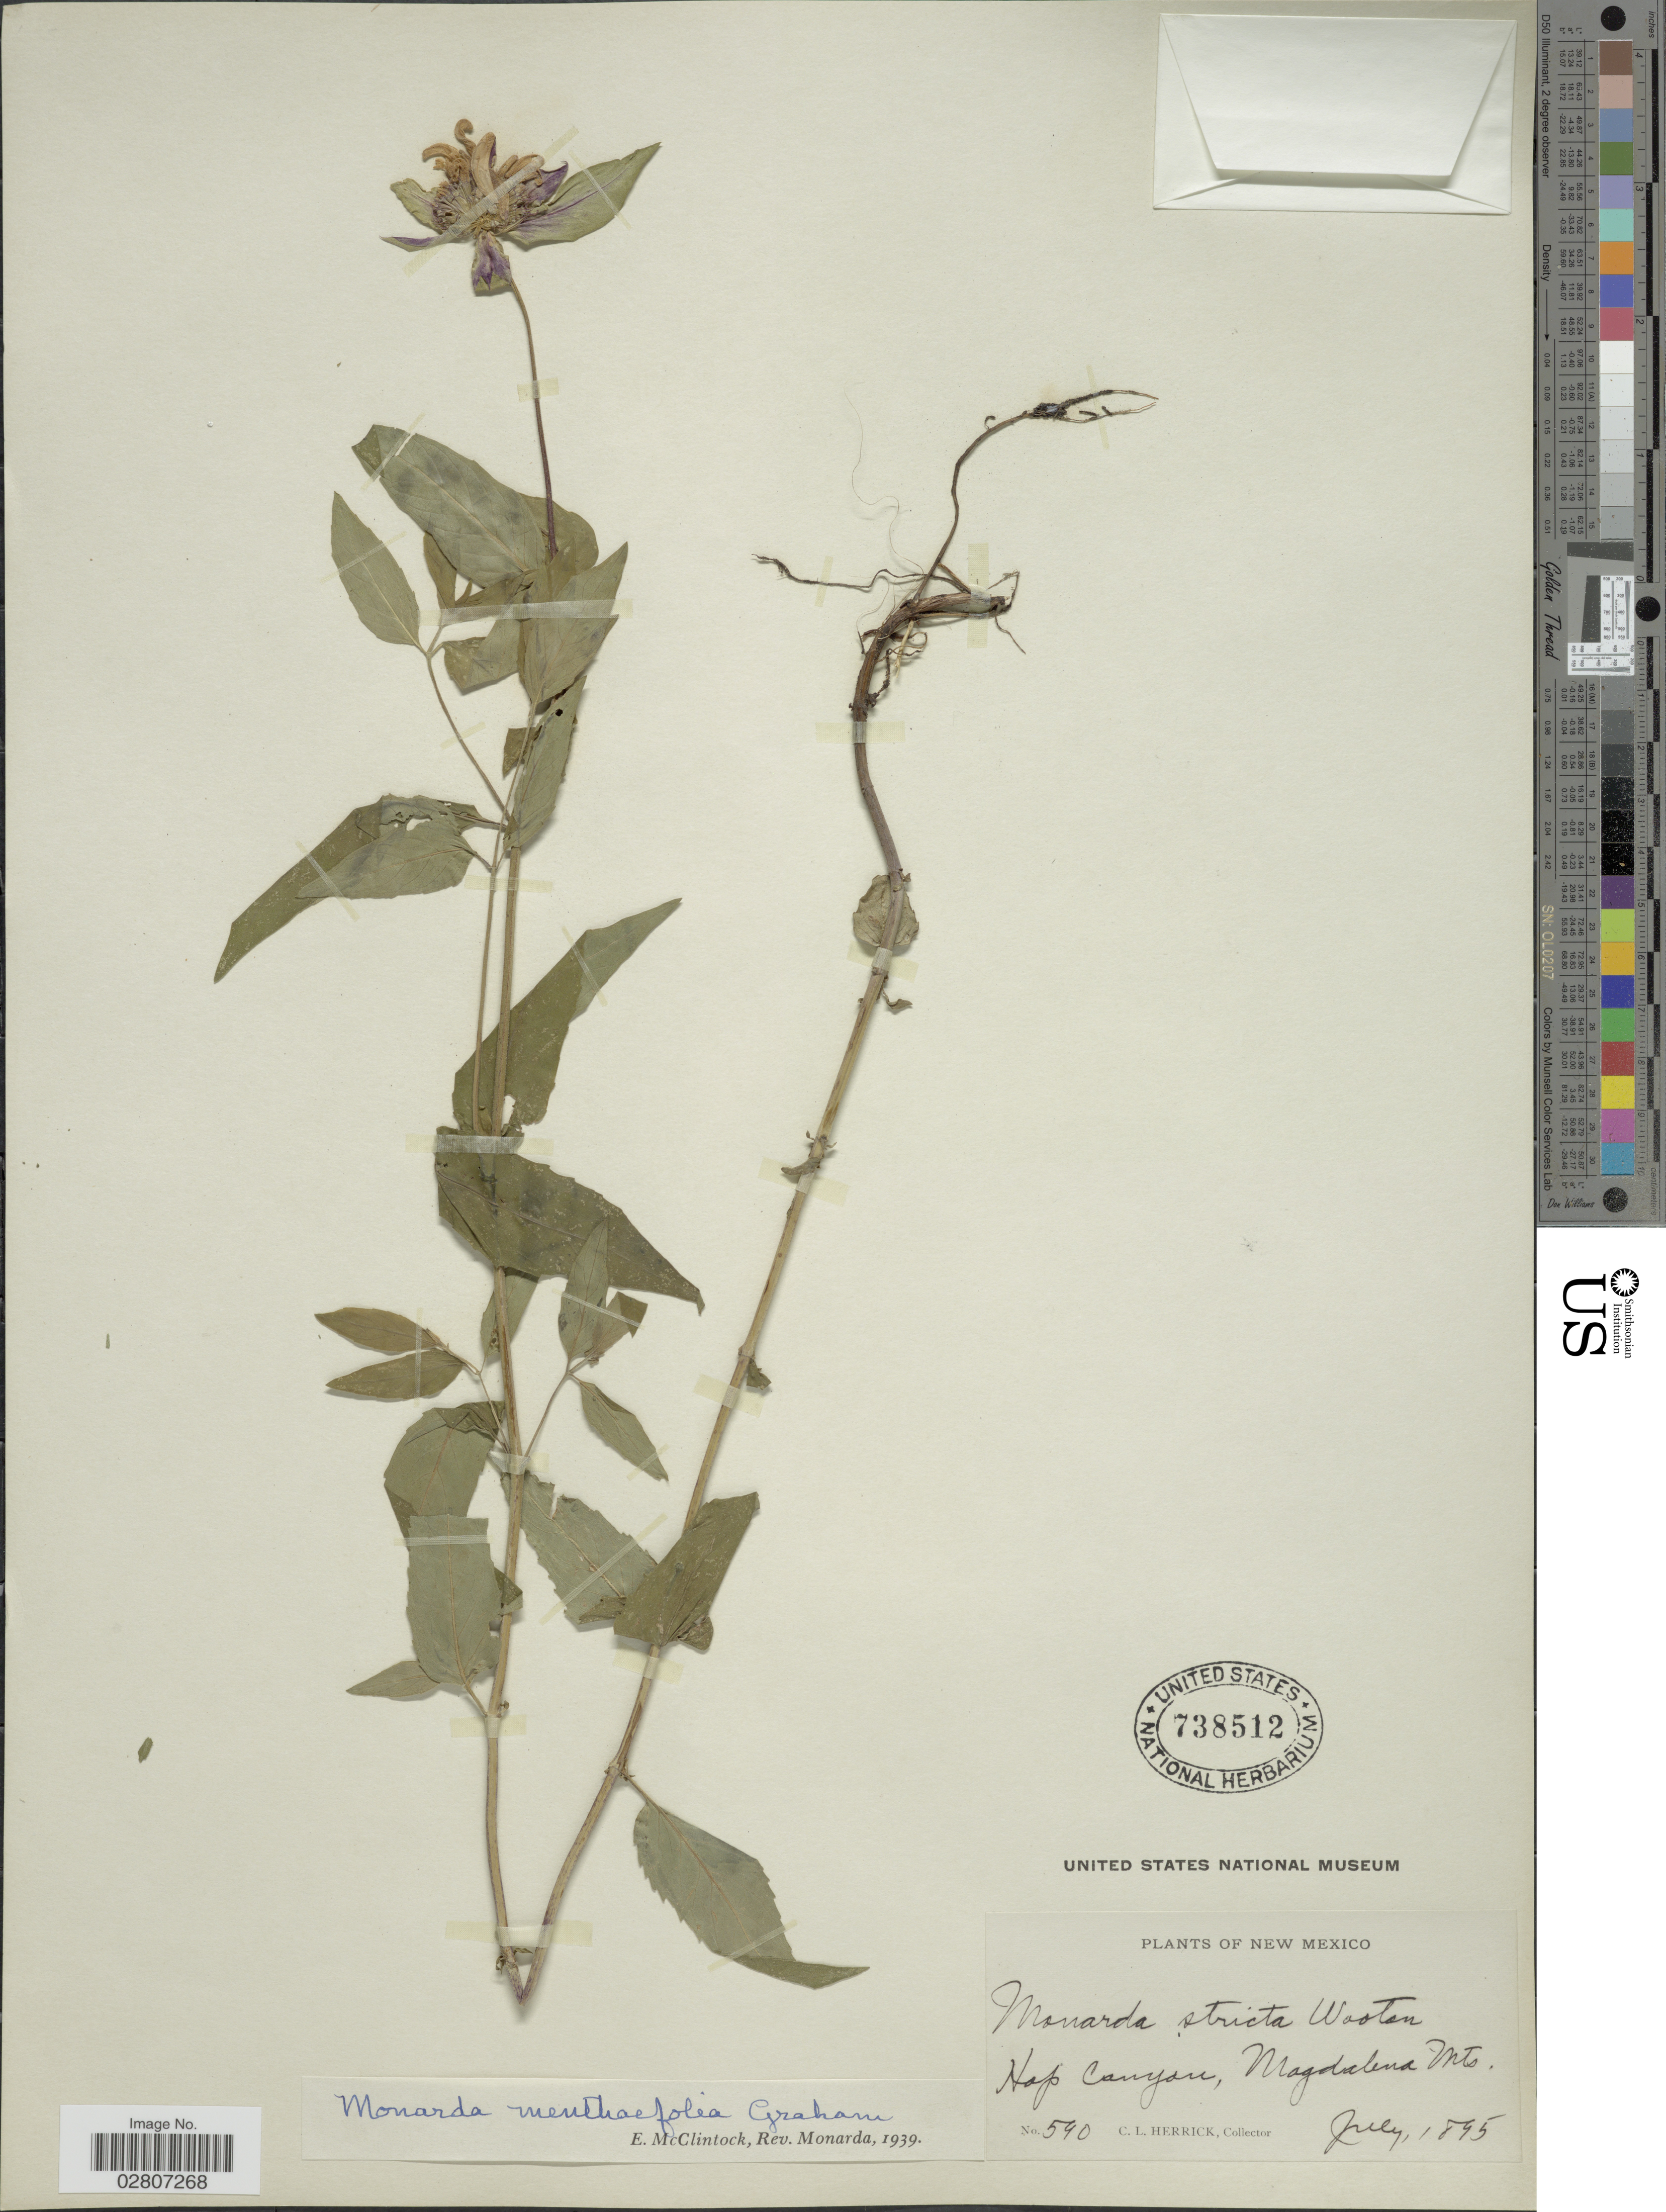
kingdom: Plantae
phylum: Tracheophyta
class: Magnoliopsida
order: Lamiales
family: Lamiaceae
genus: Monarda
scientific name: Monarda fistulosa var. menthifolia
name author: (Graham) Fernald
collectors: C. Herrick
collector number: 590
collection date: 1895-07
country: United States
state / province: New Mexico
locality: Hap Canyon, Magdalena Mts.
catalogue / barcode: US 738512